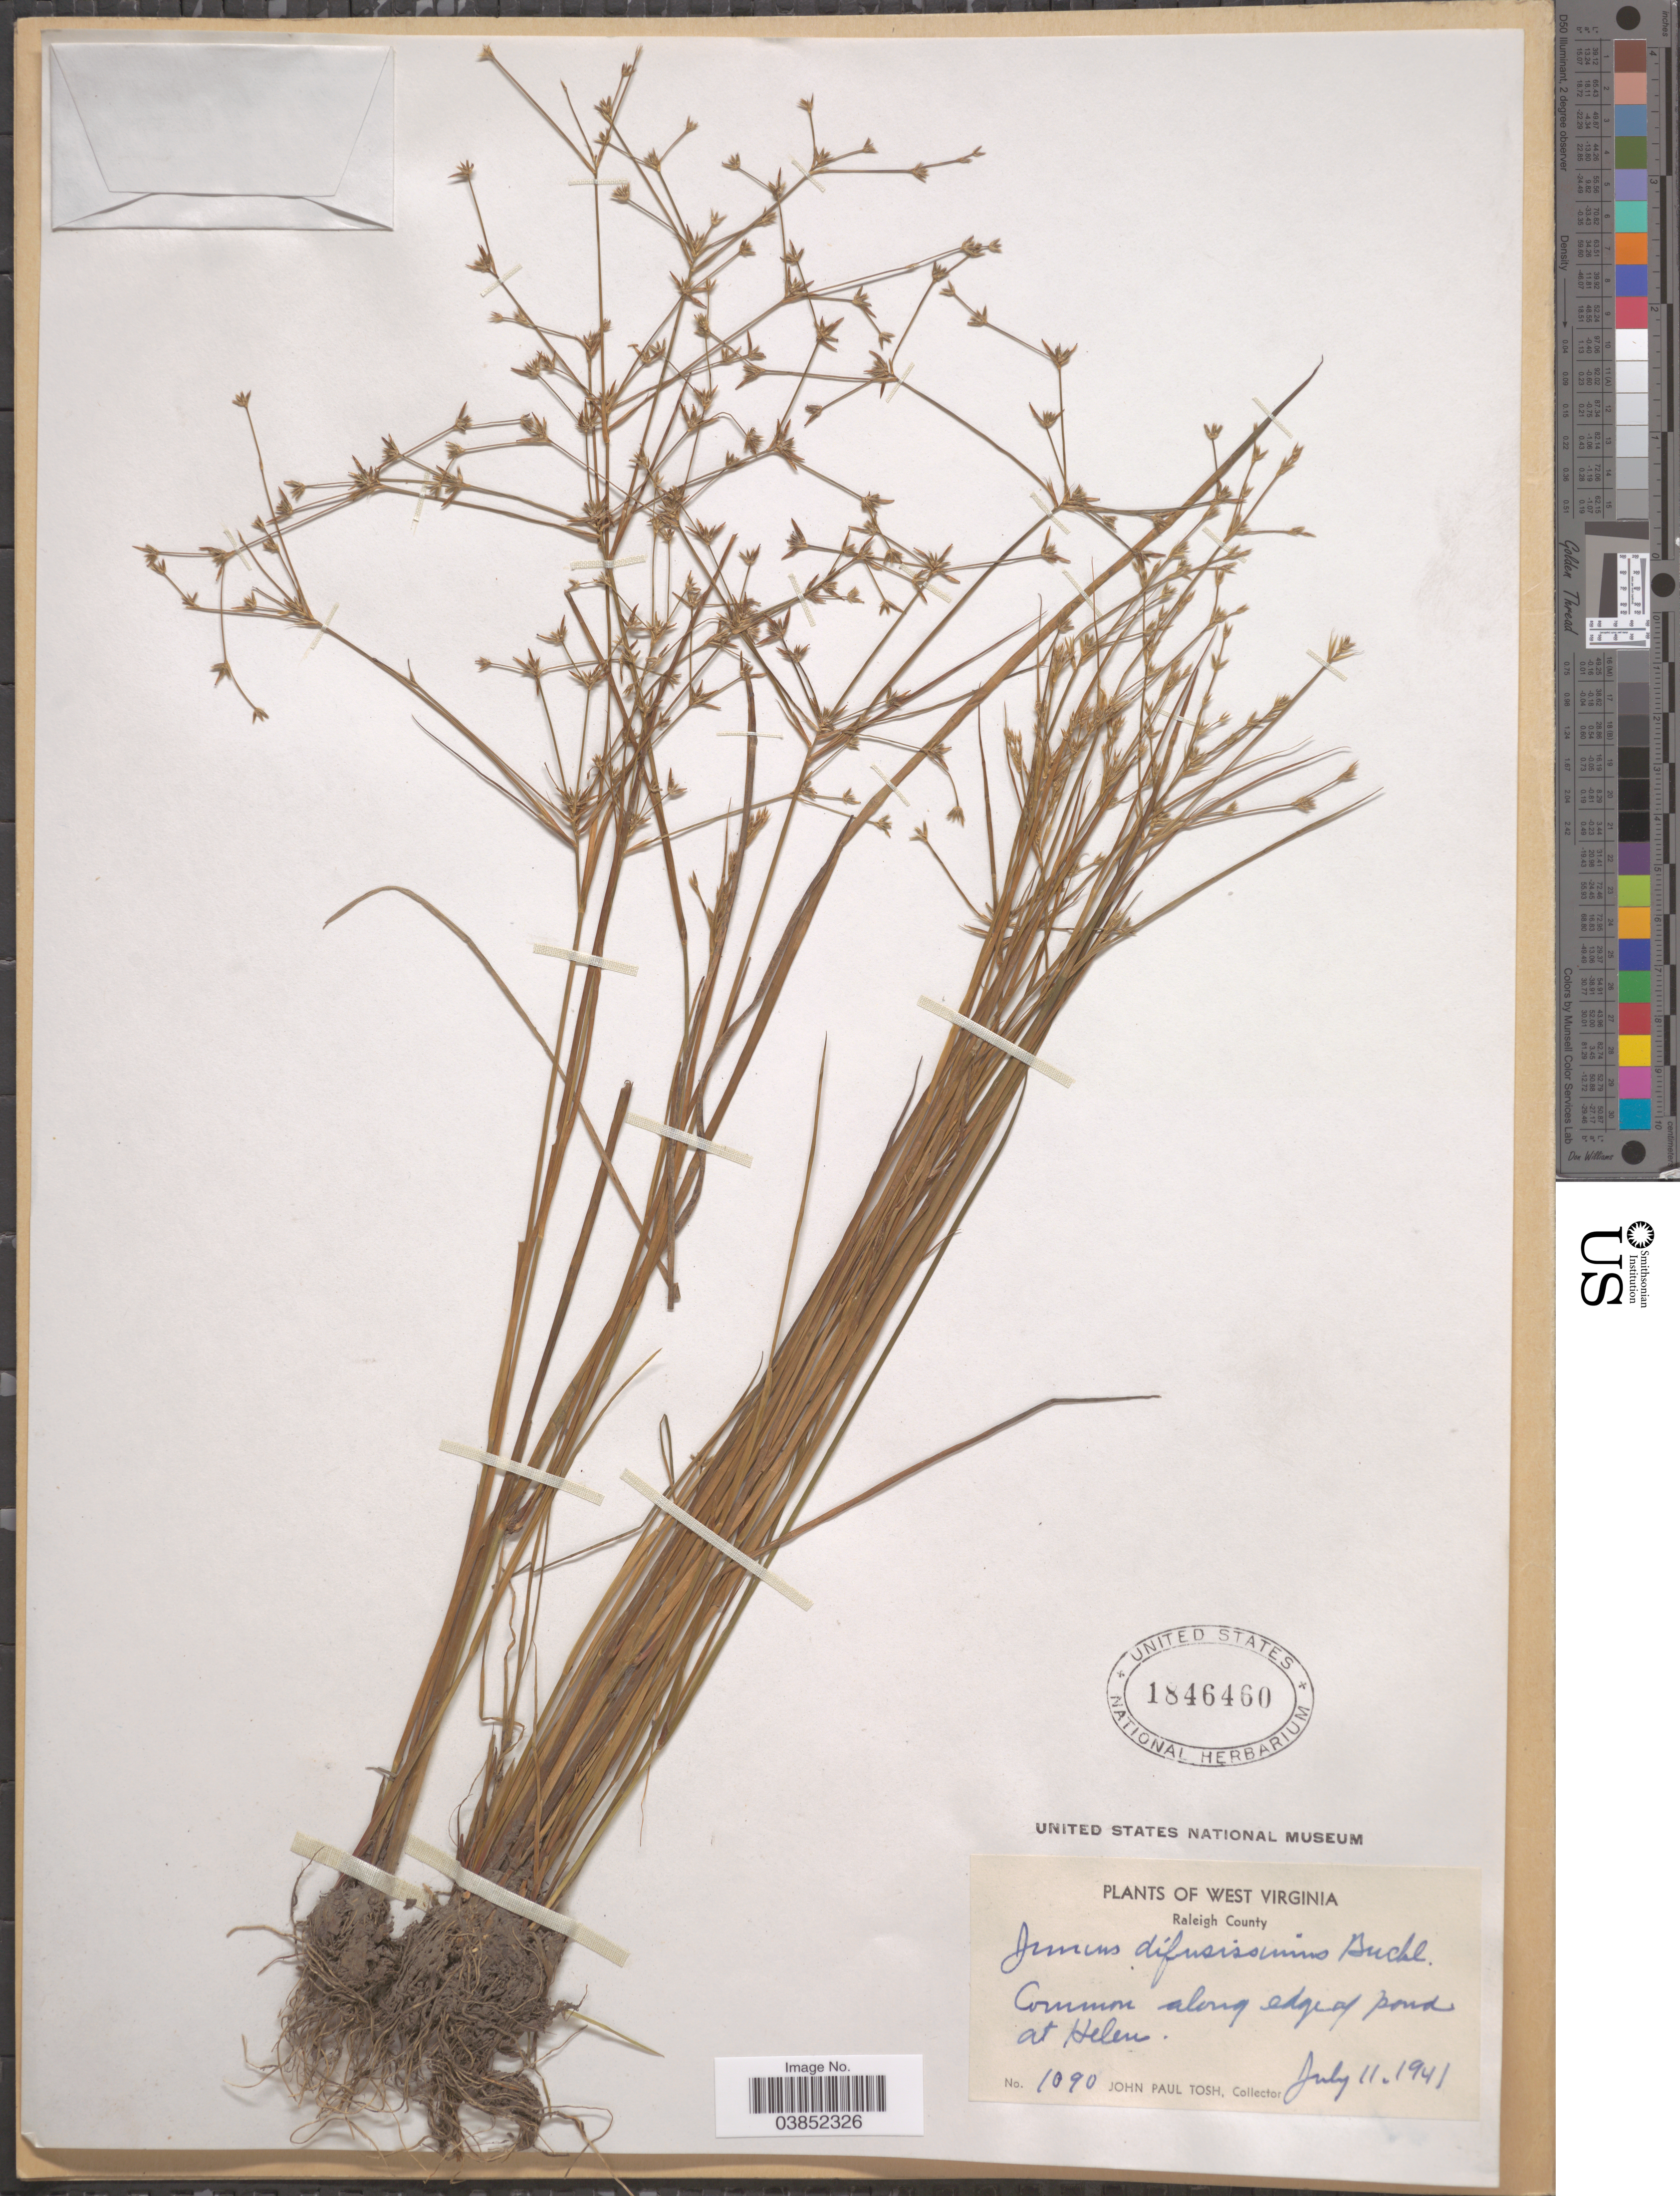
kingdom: Plantae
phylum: Tracheophyta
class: Liliopsida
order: Poales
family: Juncaceae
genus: Juncus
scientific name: Juncus diffusissimus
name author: Buckley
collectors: J. Tosh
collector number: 1090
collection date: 1941-07-11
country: United States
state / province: West Virginia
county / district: Raleigh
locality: Raleigh County. Along edge of pond at Helen.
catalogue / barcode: US 1846460